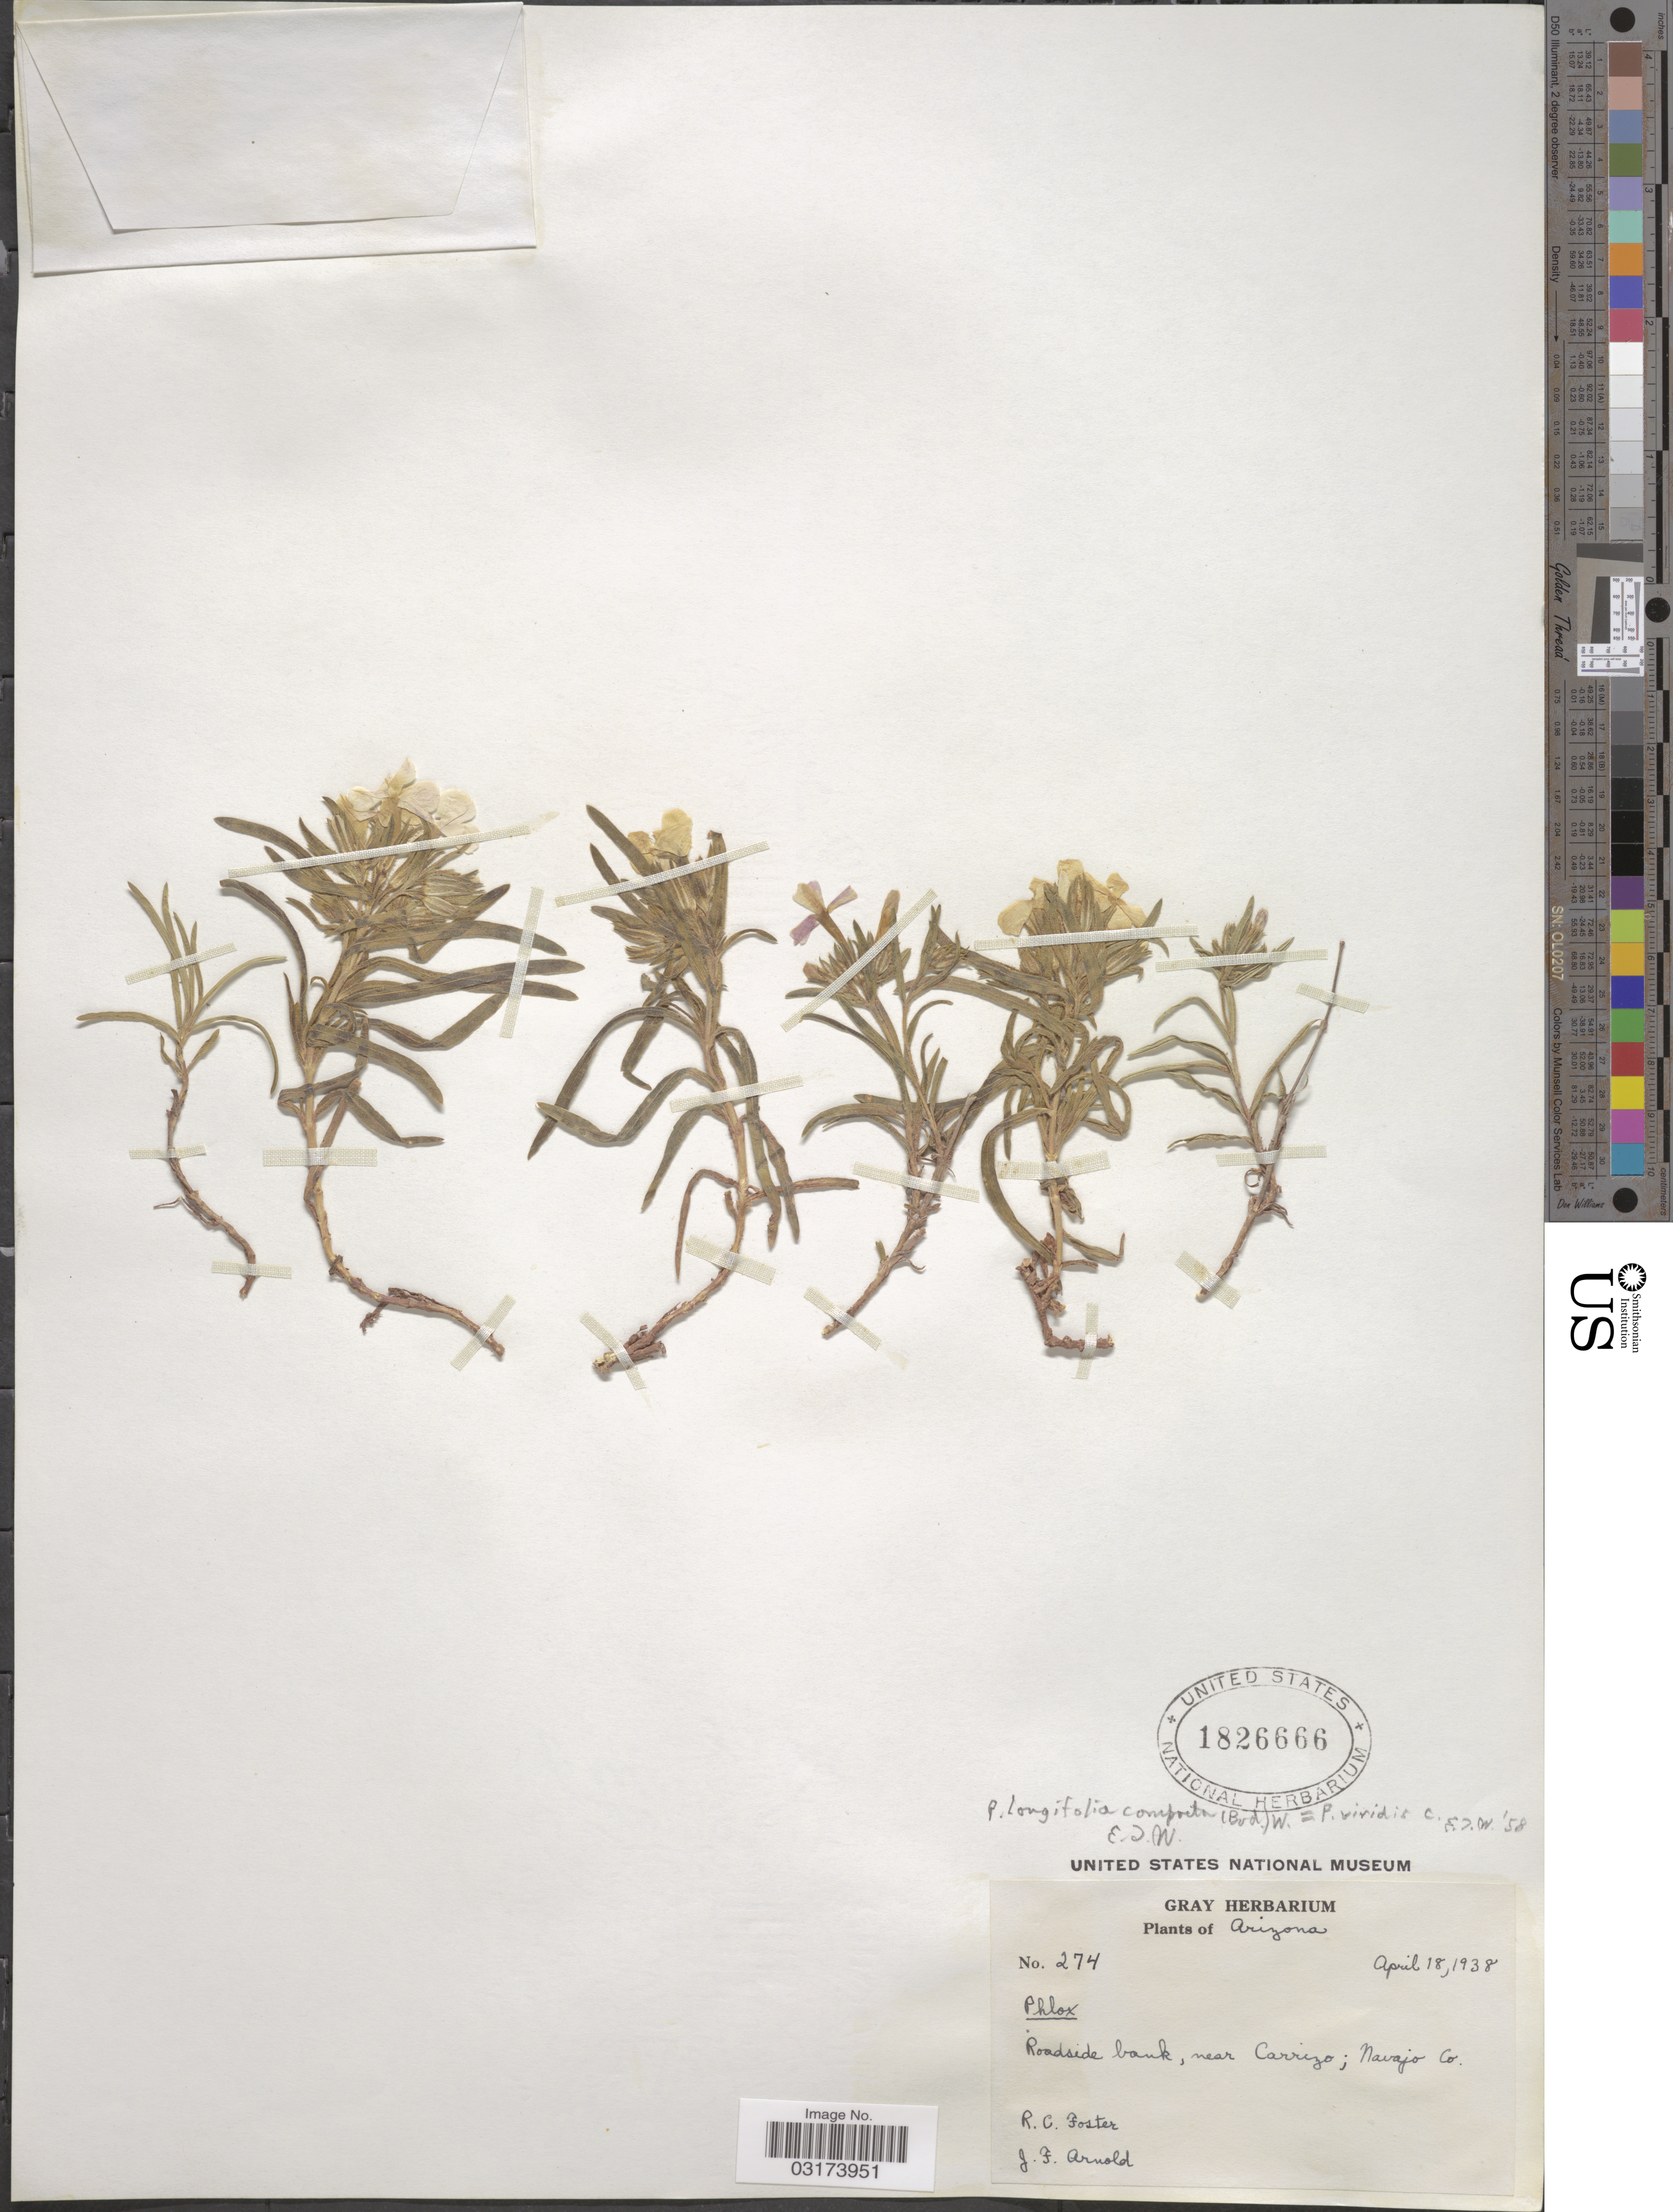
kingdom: Plantae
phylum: Tracheophyta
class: Magnoliopsida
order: Ericales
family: Polemoniaceae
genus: Phlox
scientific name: Phlox longifolia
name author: Nutt.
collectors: R. C. Foster & J. F. Arnold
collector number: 274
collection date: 1938-04-18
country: United States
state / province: Arizona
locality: Roadside bank, near Carrizo; Navajo Co.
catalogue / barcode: US 1826666